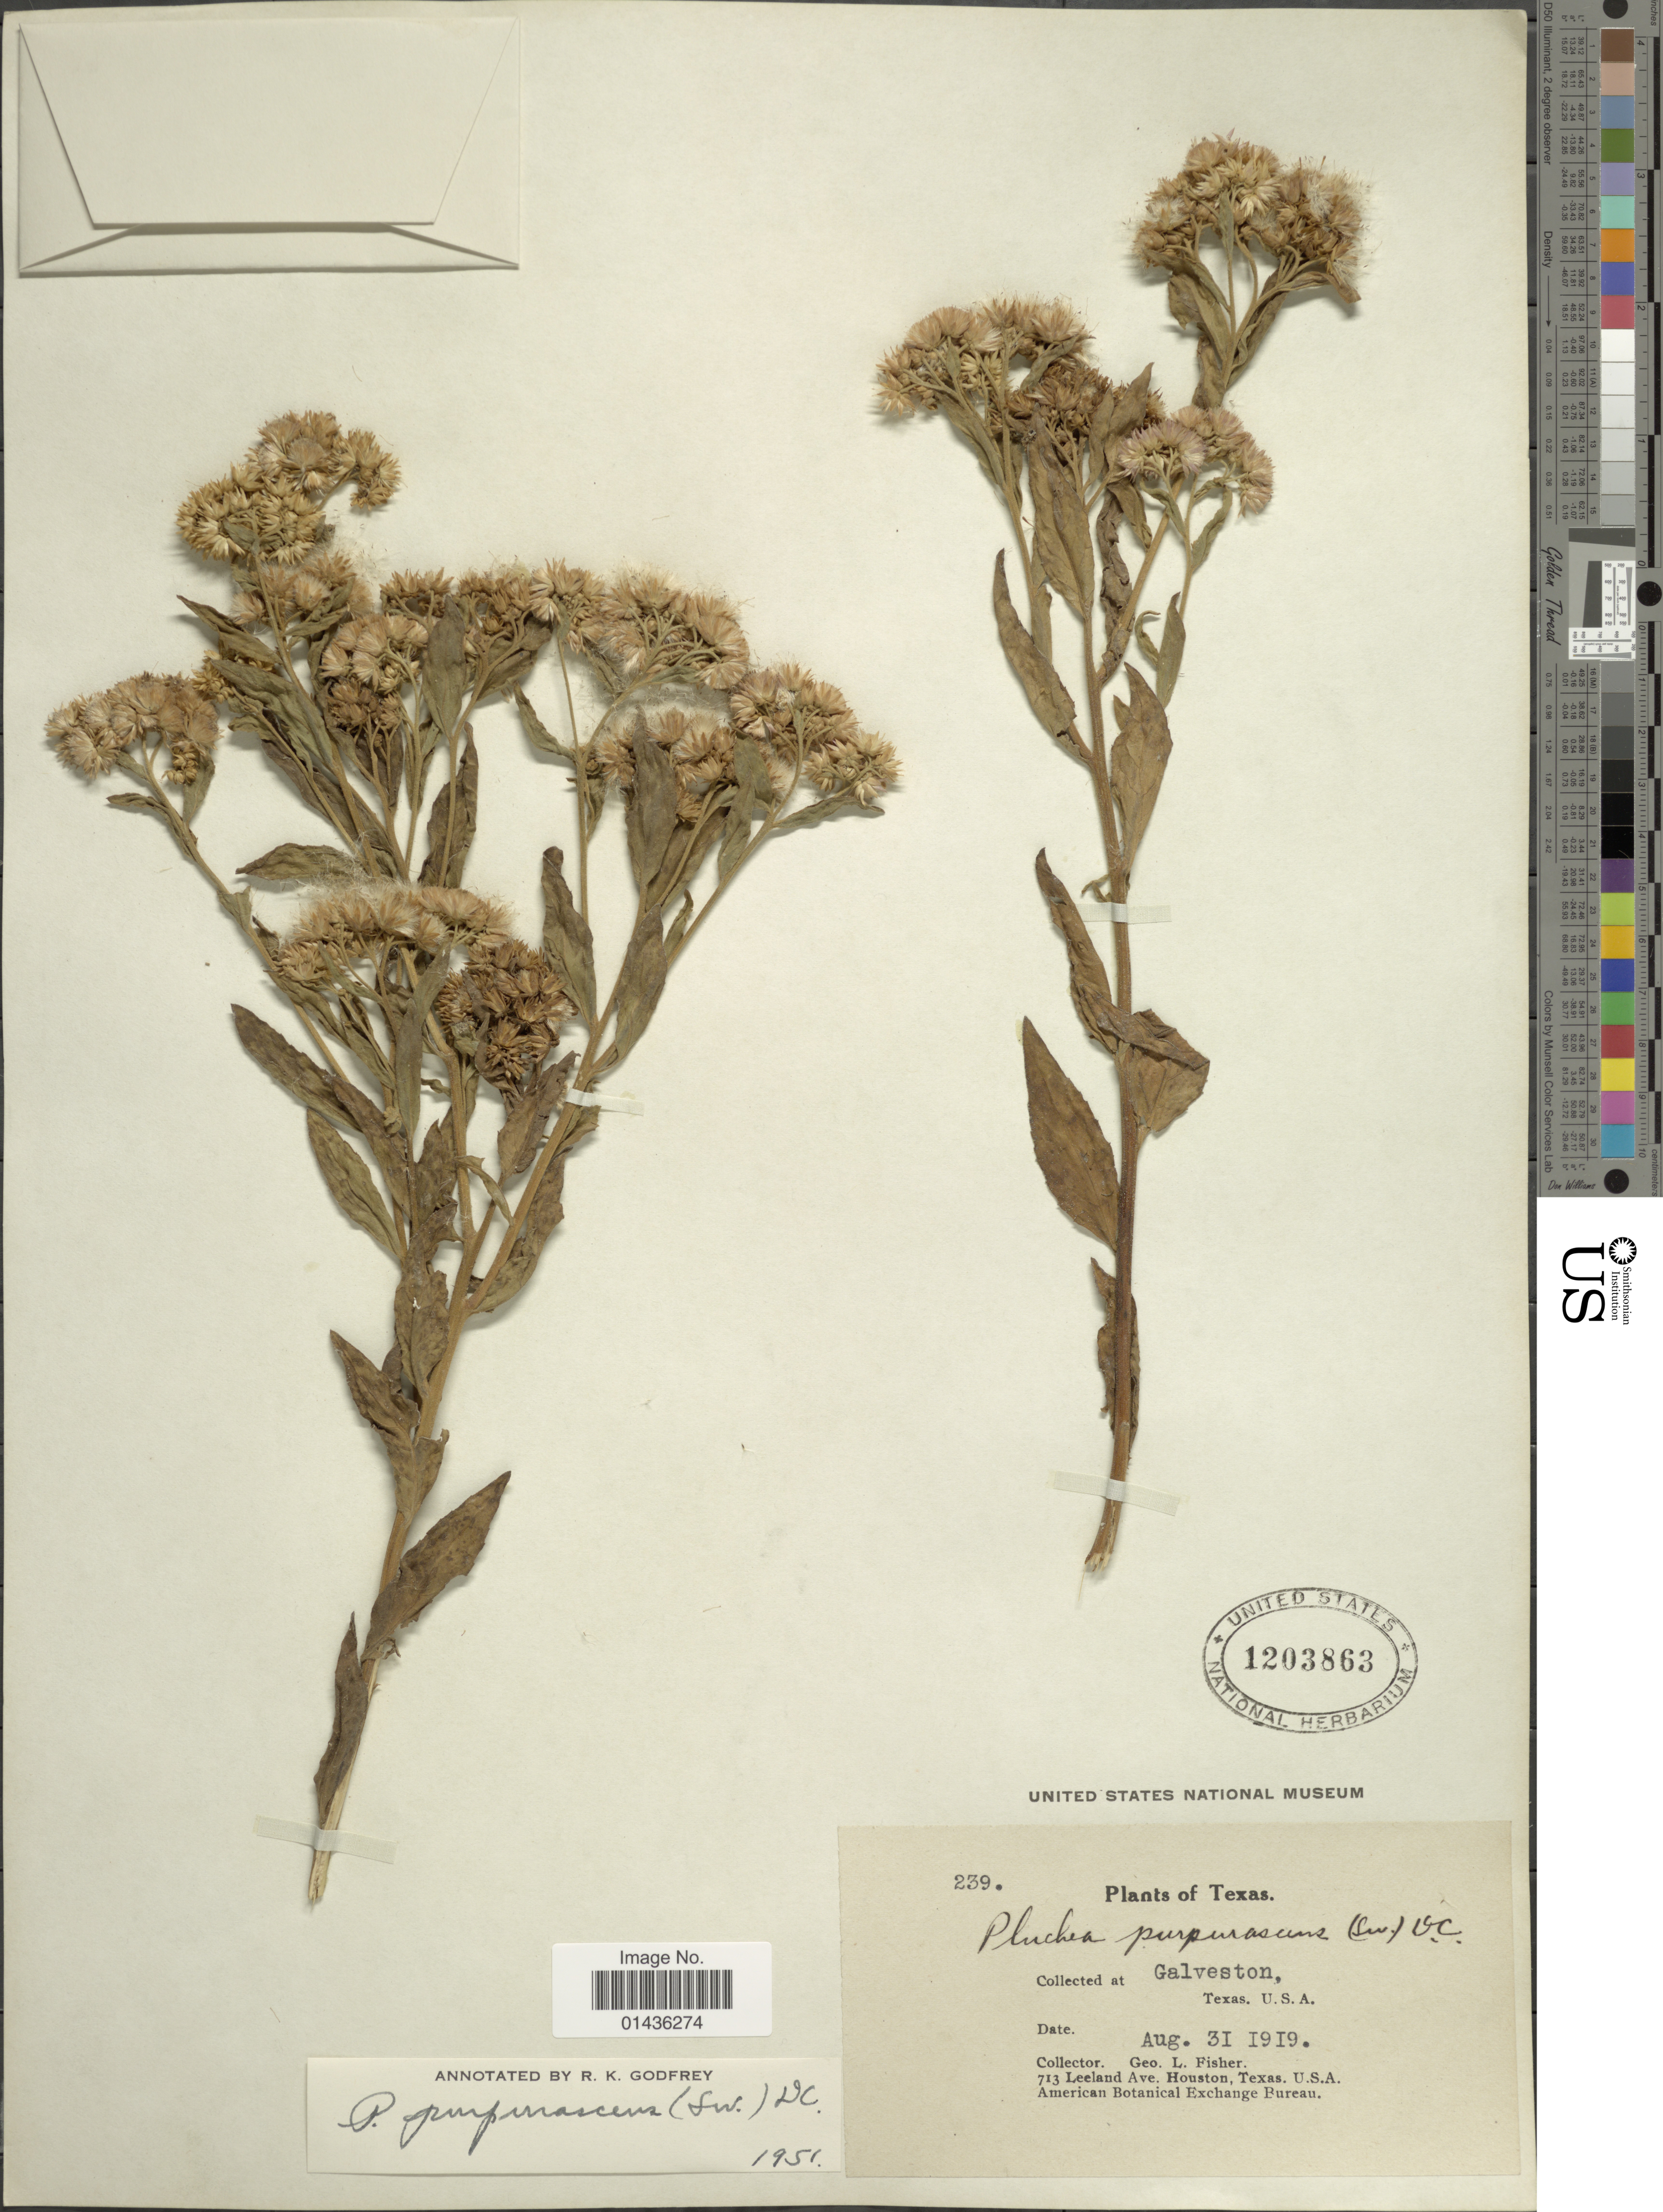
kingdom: Plantae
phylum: Tracheophyta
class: Magnoliopsida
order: Asterales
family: Asteraceae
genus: Pluchea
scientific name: Pluchea odorata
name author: (L.) Cass.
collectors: G. L. Fisher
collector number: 239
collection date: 1919-08-31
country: United States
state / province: Texas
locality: Galvesteon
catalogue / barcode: US 1203863